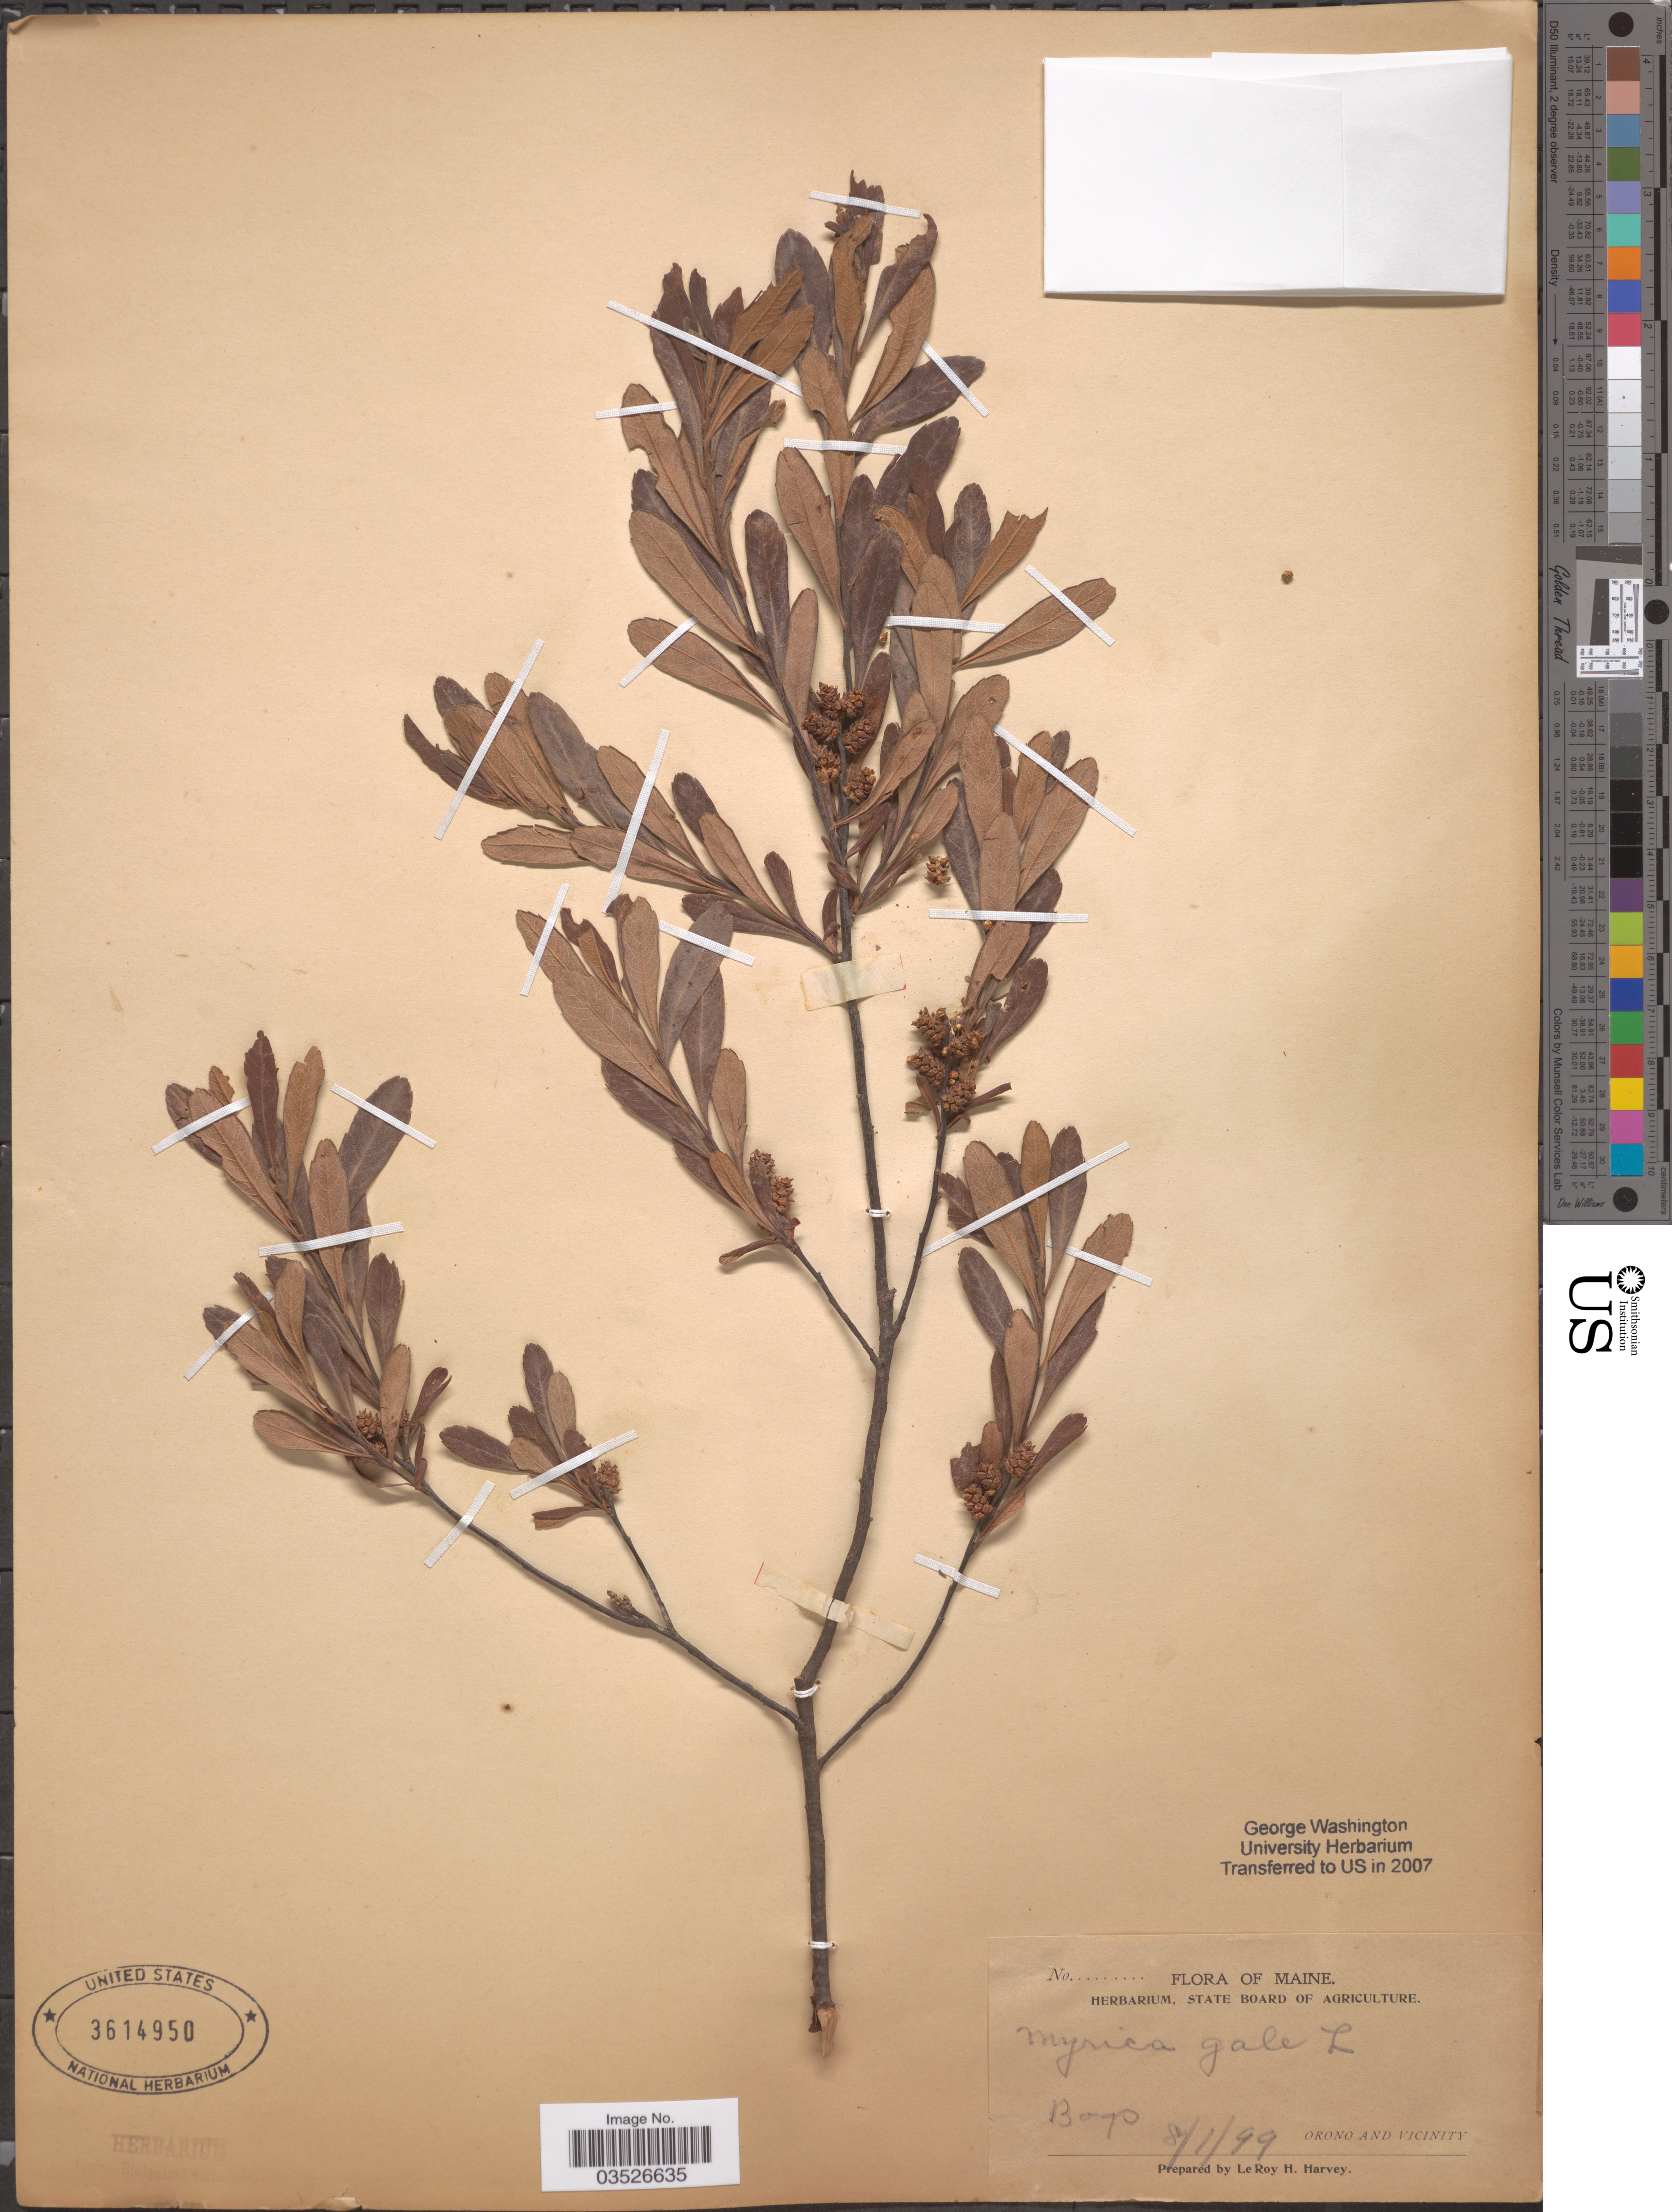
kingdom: Plantae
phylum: Tracheophyta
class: Magnoliopsida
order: Fagales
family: Myricaceae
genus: Myrica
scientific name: Myrica gale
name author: L.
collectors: L. H. Harvey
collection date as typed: Transcribed d/m/y: 1/8/99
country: United States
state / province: Maine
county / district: Penobscot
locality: Bogo. Orono and vicinity.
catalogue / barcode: US 3614950